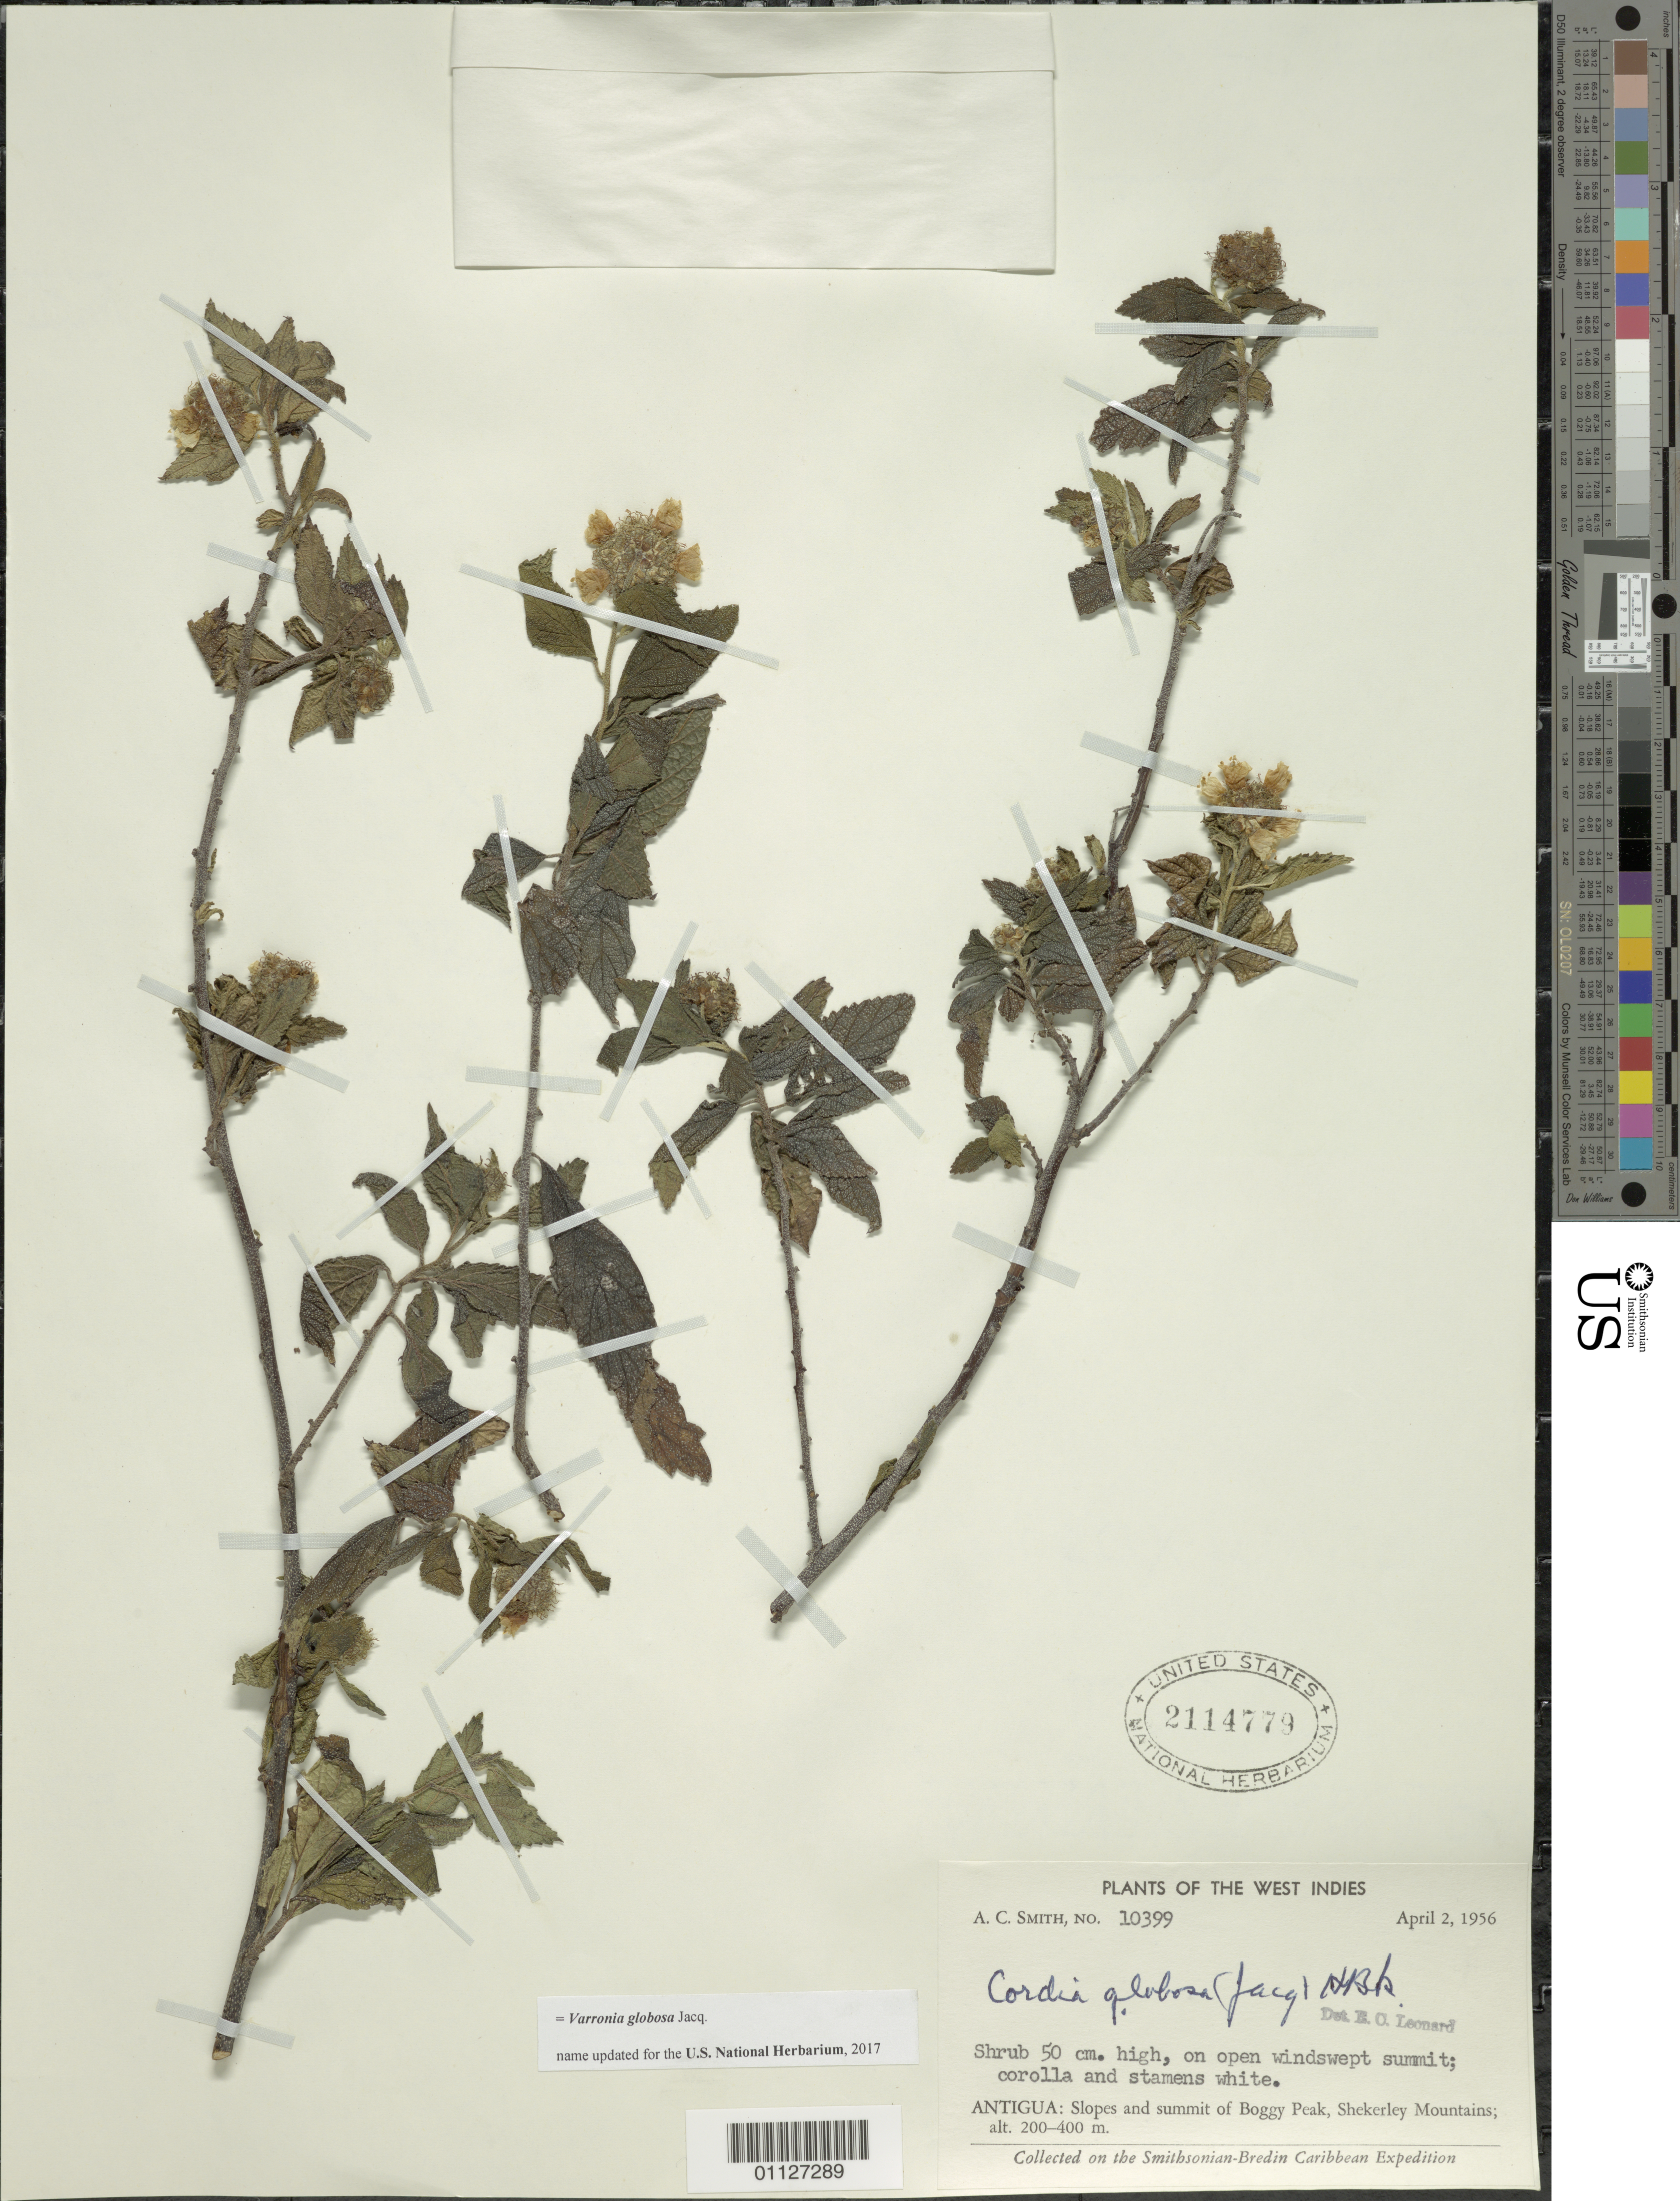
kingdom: Plantae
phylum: Tracheophyta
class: Magnoliopsida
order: Boraginales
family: Cordiaceae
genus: Varronia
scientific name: Varronia globosa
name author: Jacq.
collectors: A. C. Smith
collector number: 10399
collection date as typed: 02 Apr 1956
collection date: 1956-04-02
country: Antigua and Barbuda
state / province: Saint Mary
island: Antigua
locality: Slopes and summit of Boggy Peak, Shekerley Mountains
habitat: On open windswept summit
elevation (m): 200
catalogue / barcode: US 2114779